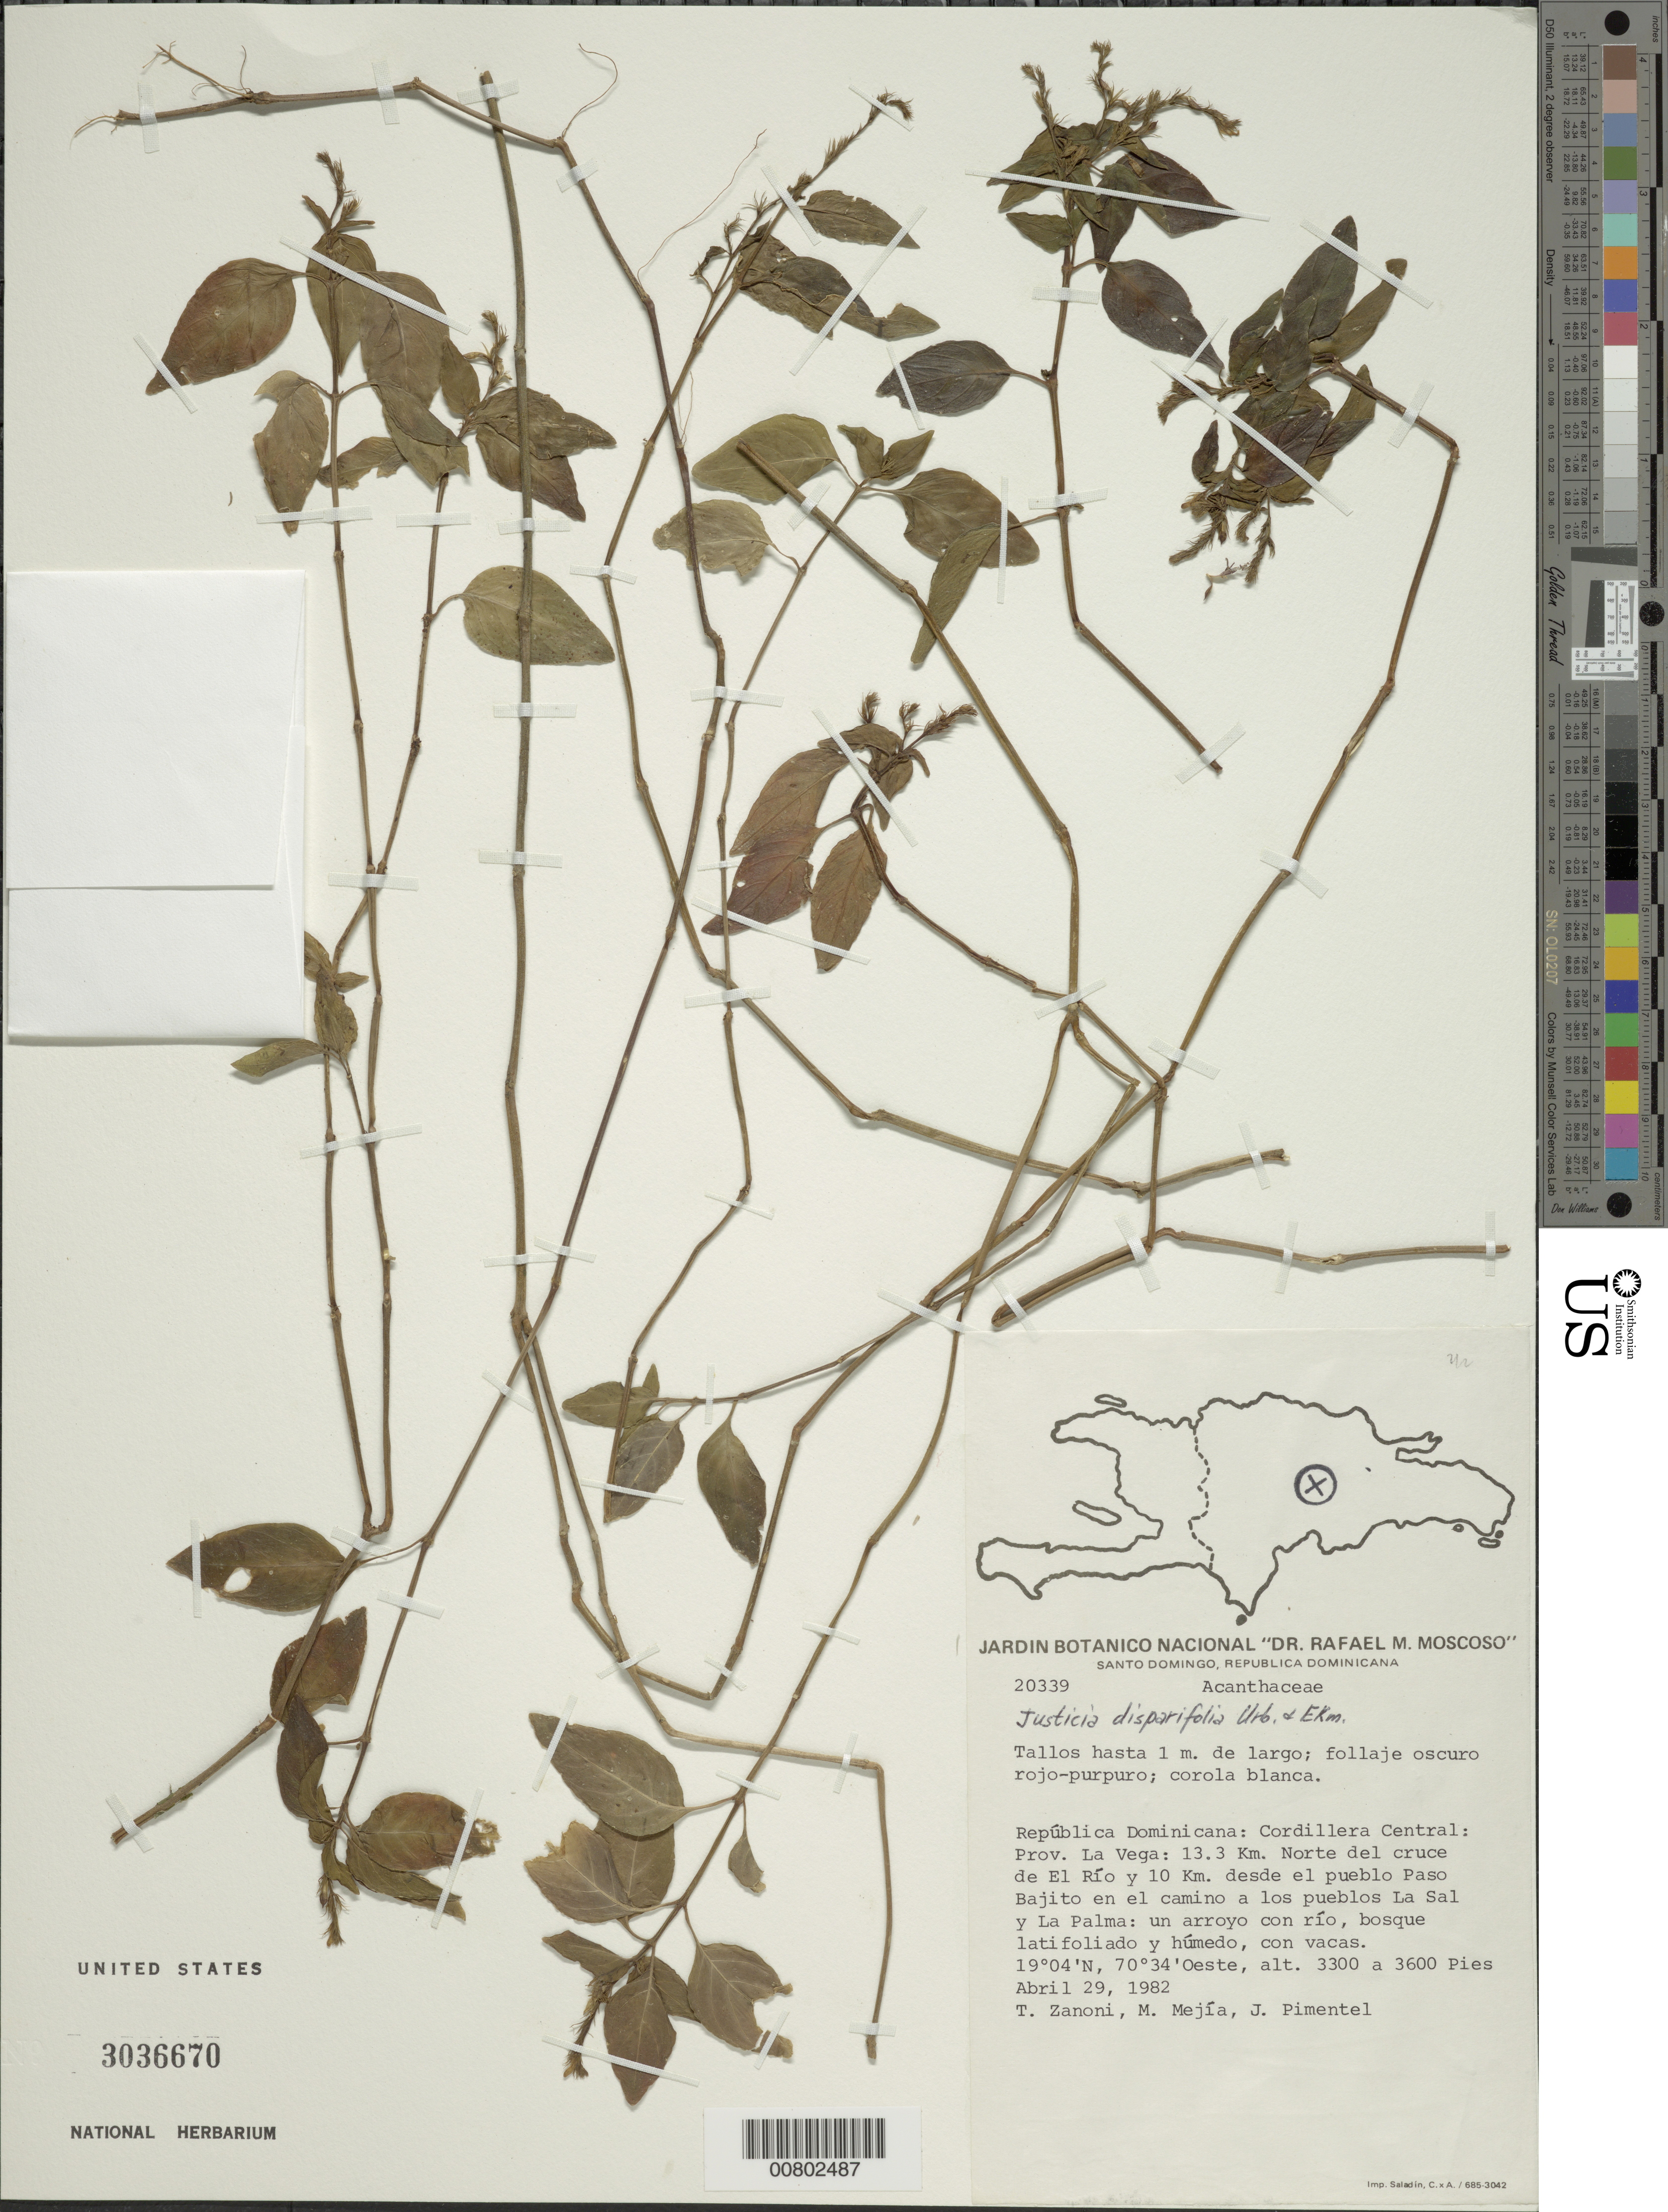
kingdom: Plantae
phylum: Tracheophyta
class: Magnoliopsida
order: Lamiales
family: Acanthaceae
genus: Justicia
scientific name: Justicia disparifolia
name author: Urb. & Ekman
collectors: T. A. Zanoni, M. Mejia & J. Pimentel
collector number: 20339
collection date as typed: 29 Apr 1982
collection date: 1982-04-29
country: Dominican Republic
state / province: La Vega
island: Hispaniola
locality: Cordillera Central; 13.3 km norte del cruce de El Río y 10 km desde el pueblo Paso Bajito en el camino a los pueblos La Sal y La Palma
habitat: Un arroyo con río en bosque latifoliado y húmedo, con vacas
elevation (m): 1006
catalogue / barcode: US 3036670